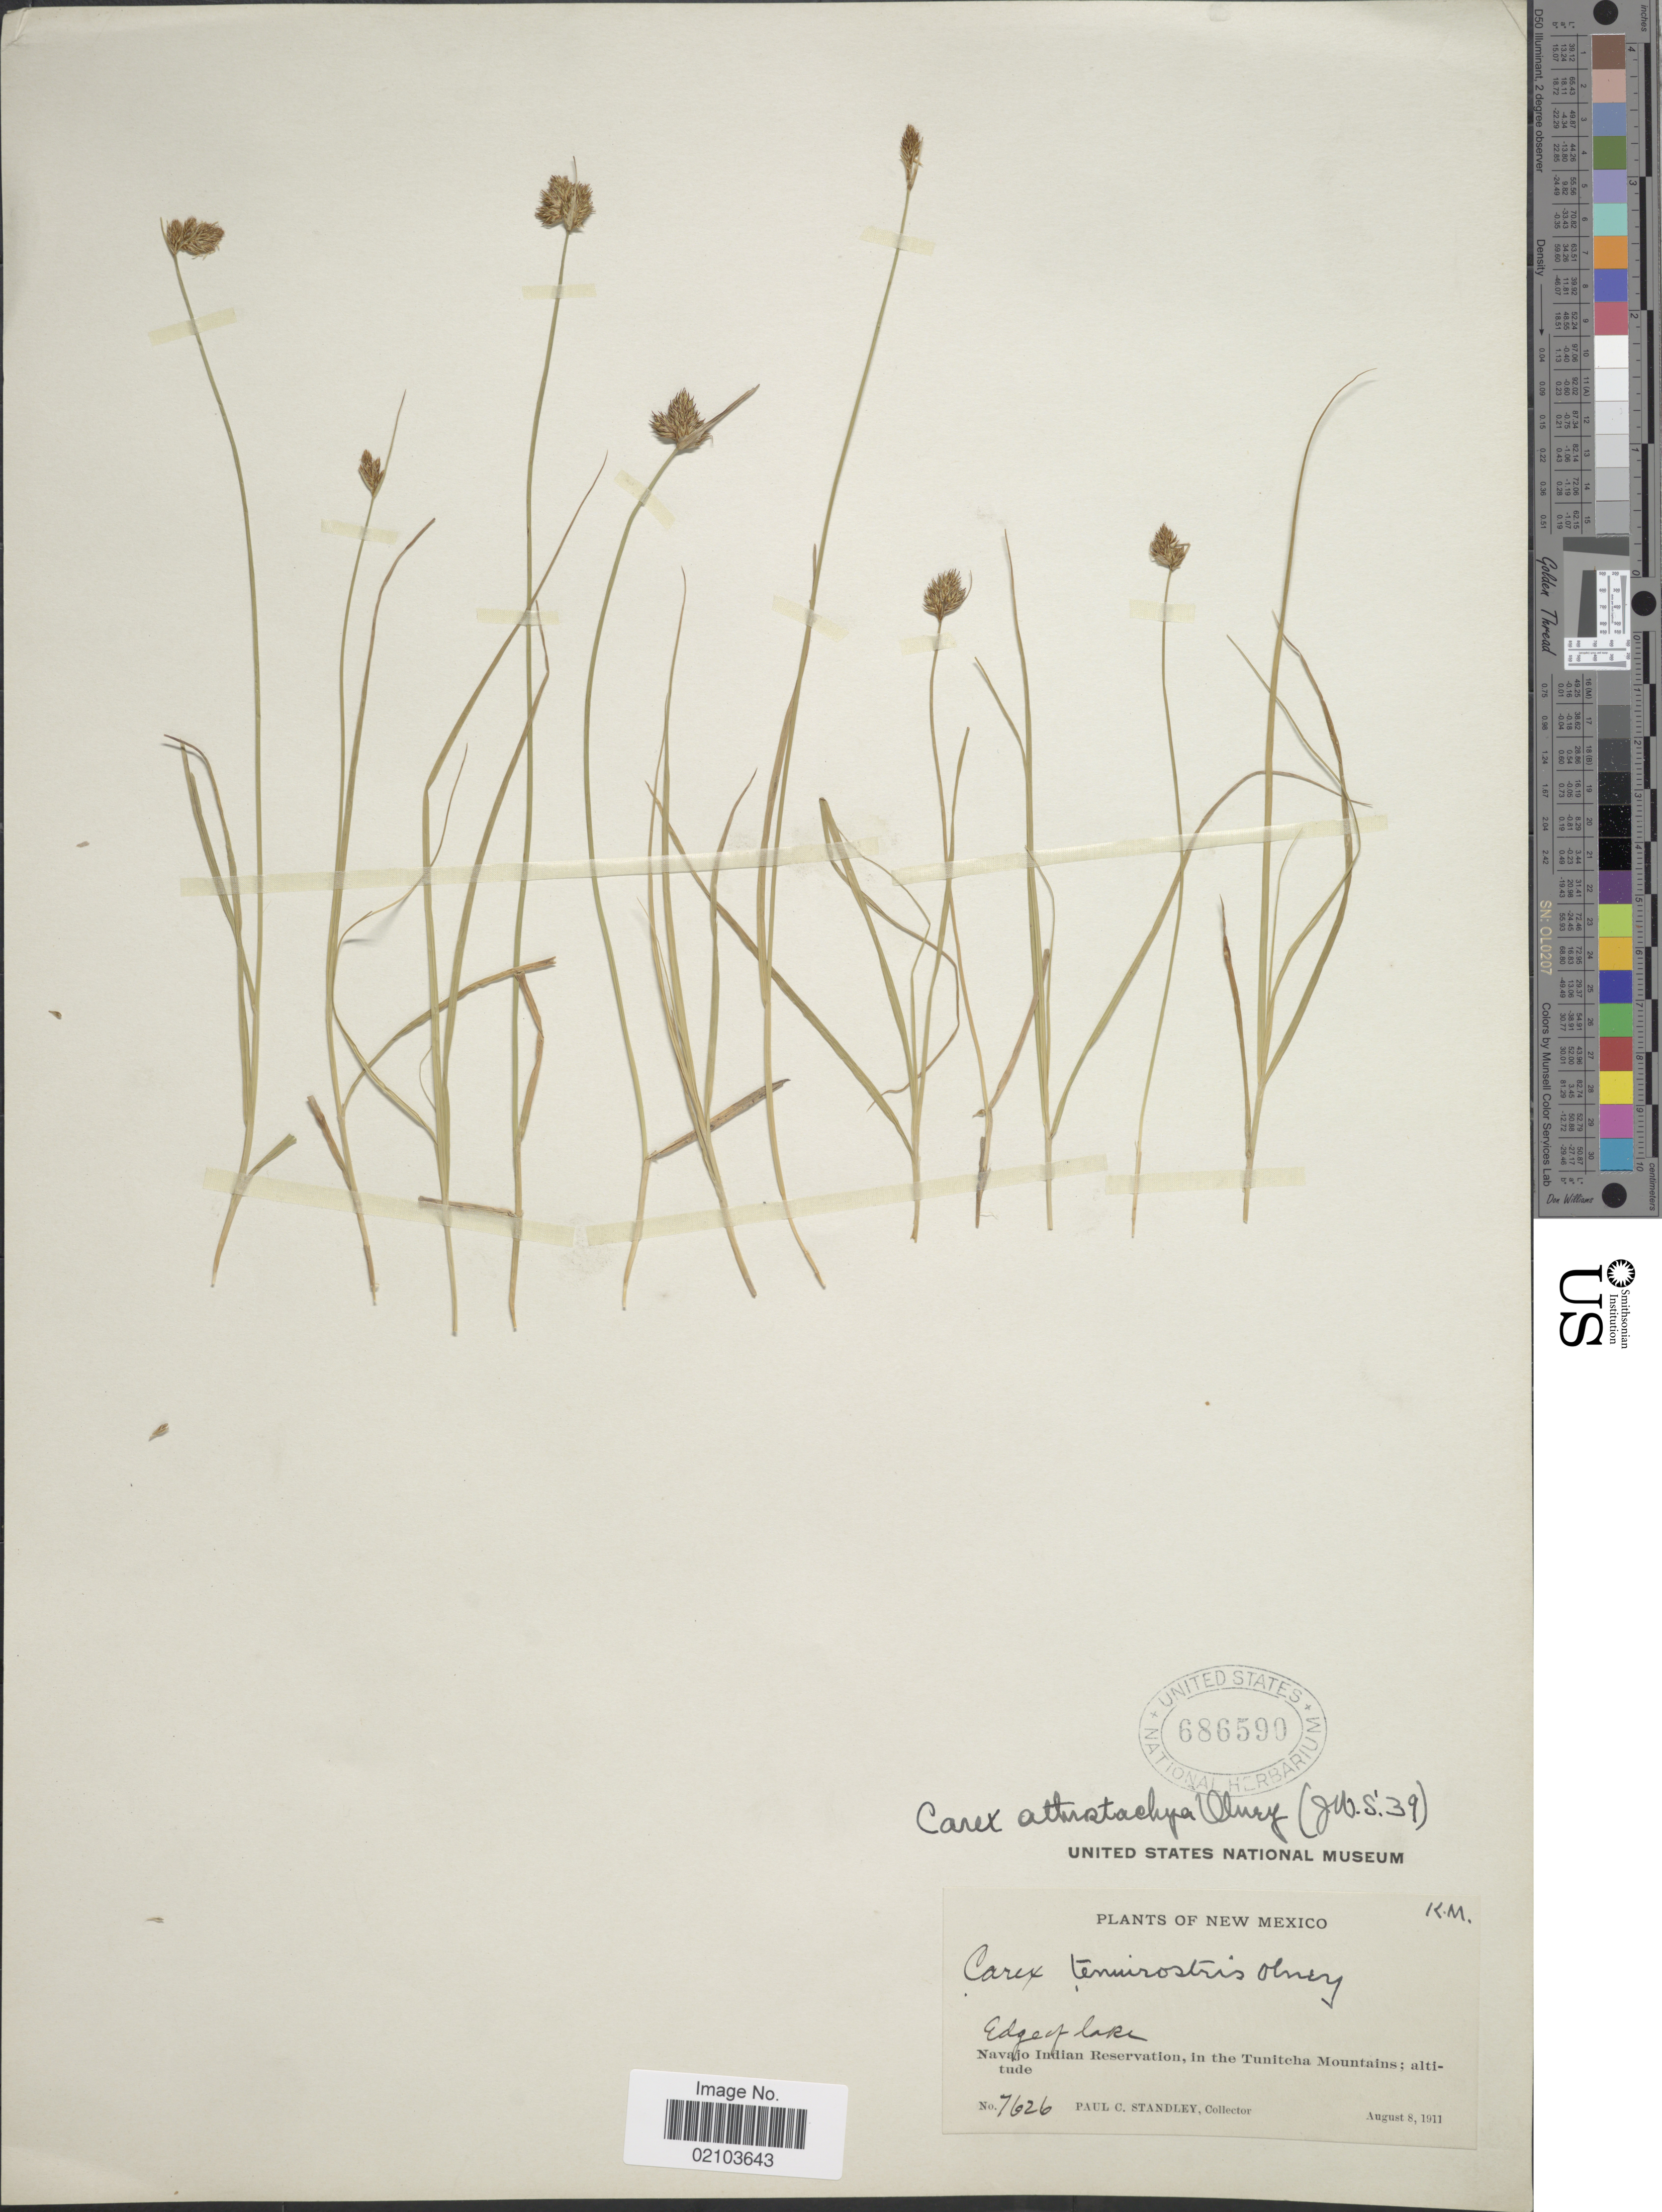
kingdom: Plantae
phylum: Tracheophyta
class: Liliopsida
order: Poales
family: Cyperaceae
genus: Carex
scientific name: Carex athrostachya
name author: Olney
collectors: P. C. Standley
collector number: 7626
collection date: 1911-08-08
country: United States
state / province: New Mexico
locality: Navajo Indian Reservation, in the Tunitcha Mountains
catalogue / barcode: US 686590